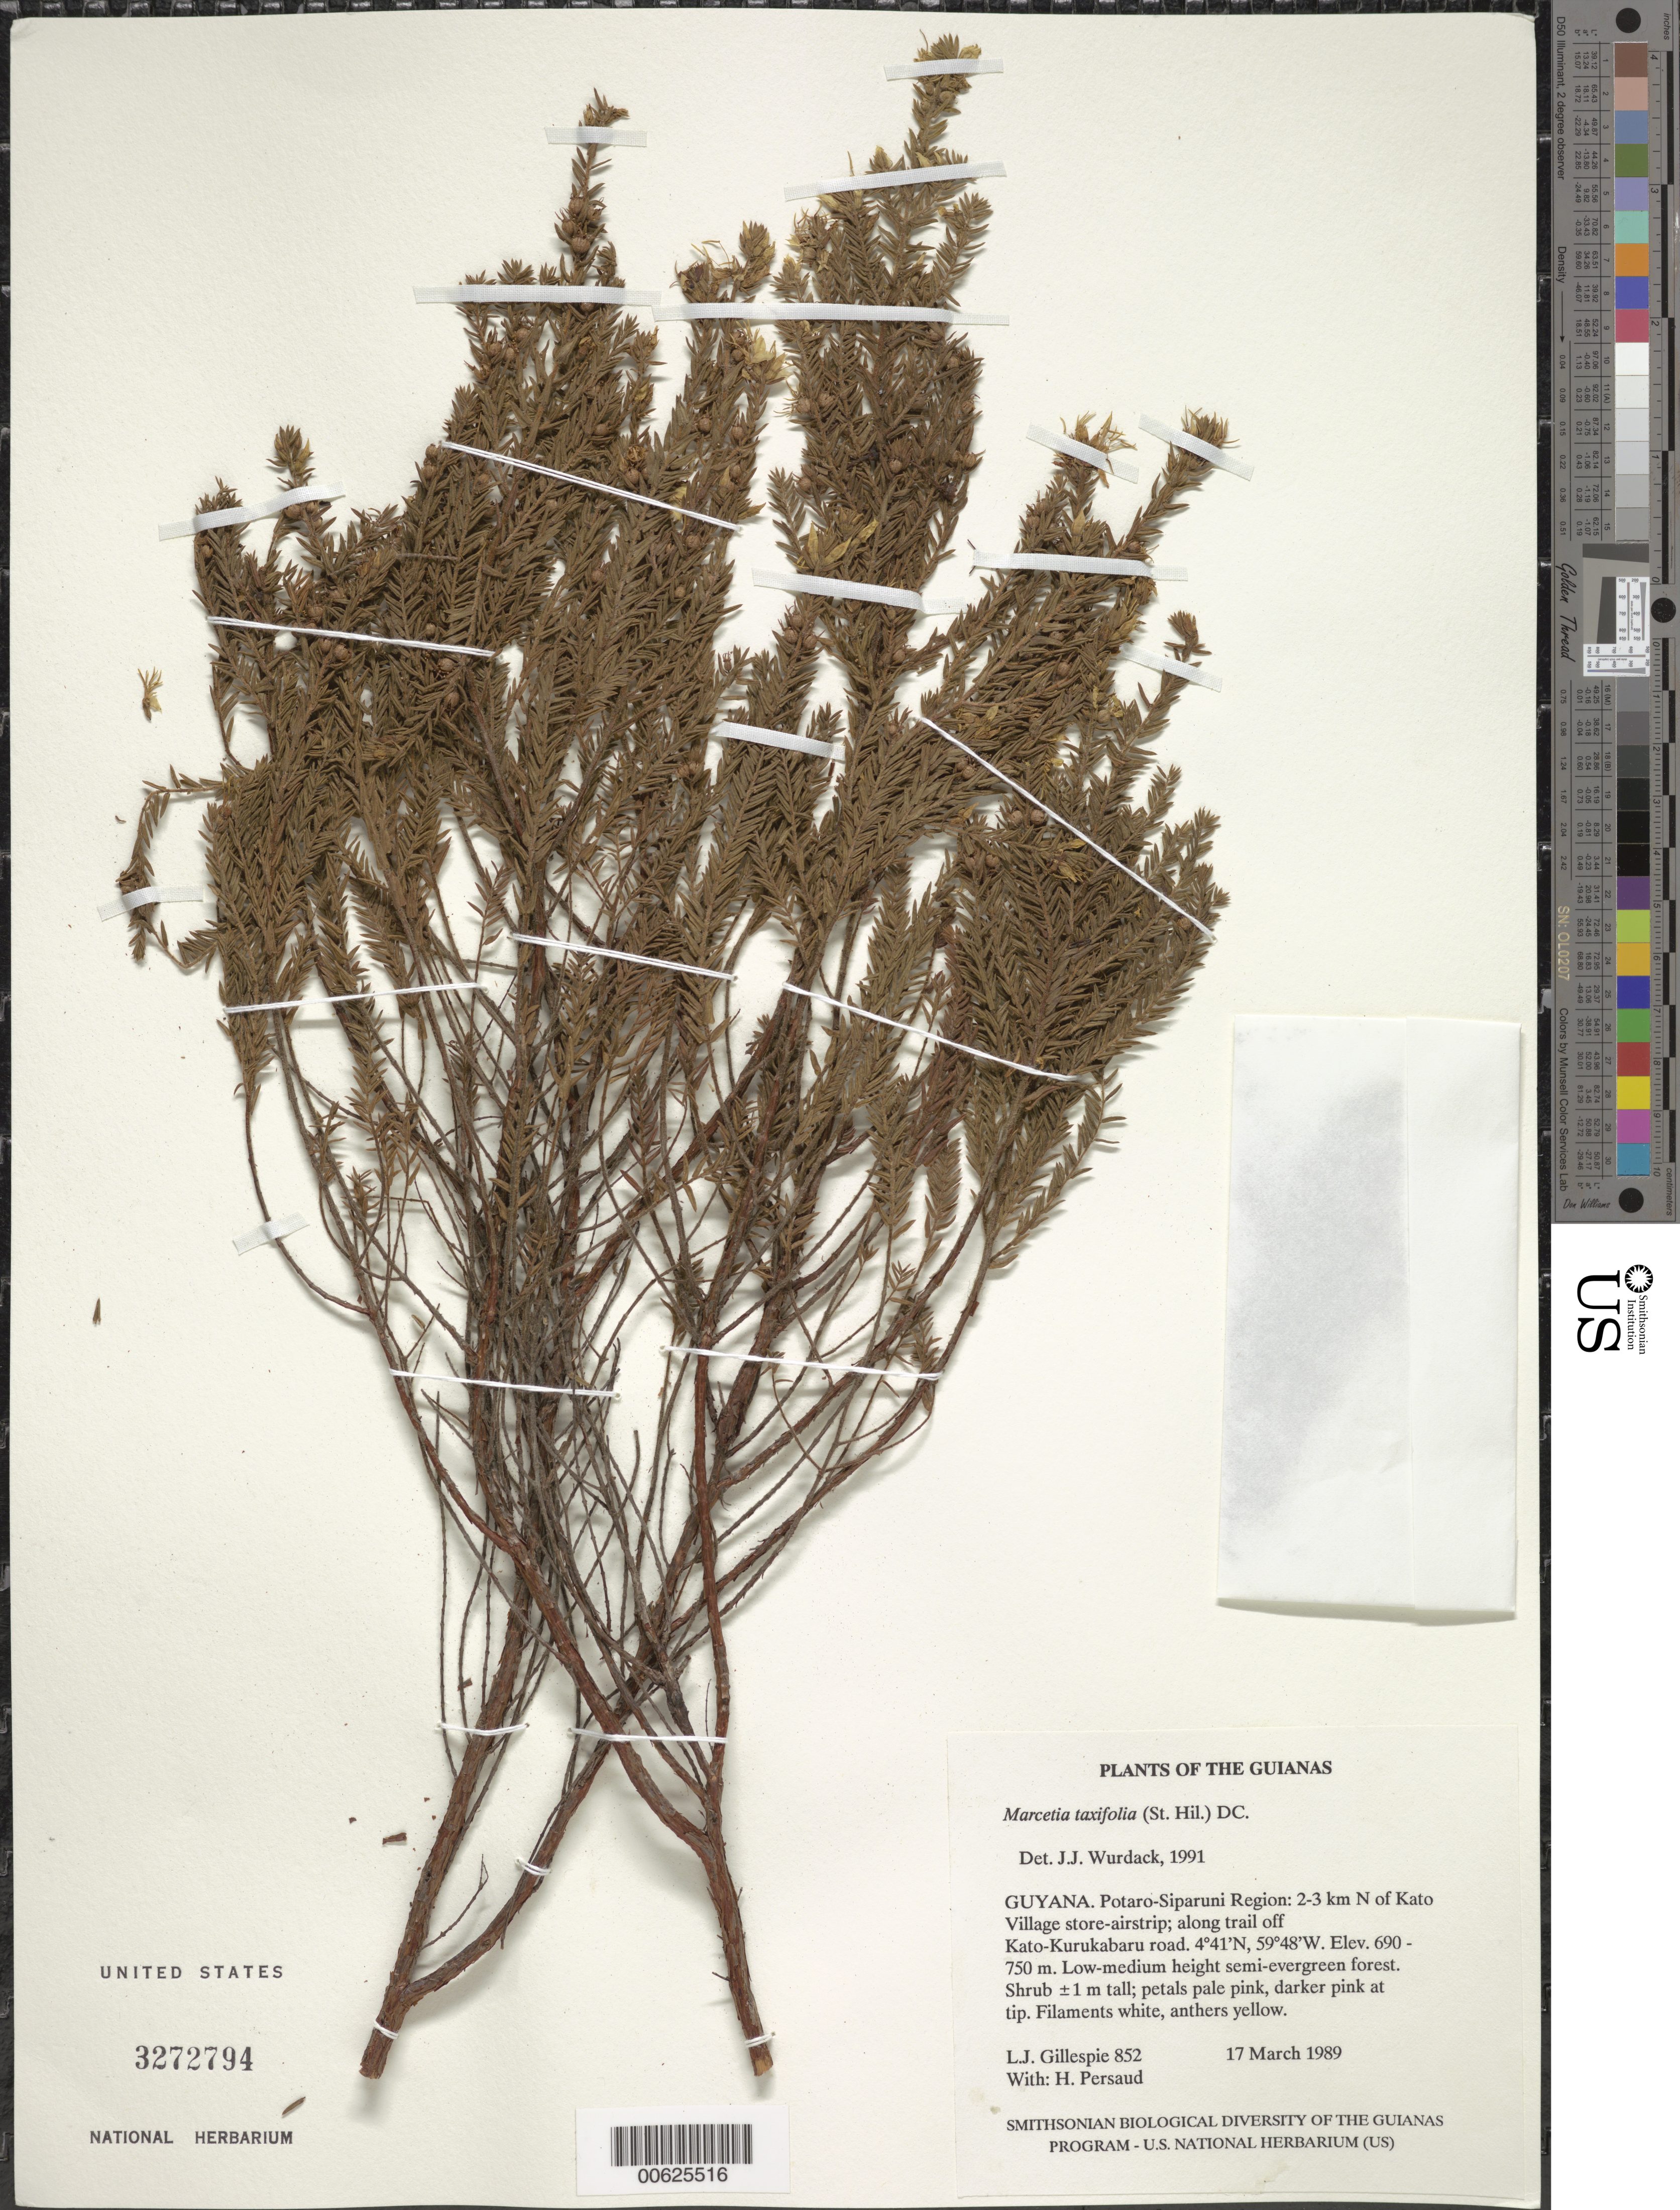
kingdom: Plantae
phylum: Tracheophyta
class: Magnoliopsida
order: Myrtales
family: Melastomataceae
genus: Marcetia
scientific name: Marcetia taxifolia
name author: (A. St.-Hil.) DC.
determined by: Wurdack, John J., (US), US (UNITED STATES)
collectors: L. J. Gillespie & H. Persaud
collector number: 852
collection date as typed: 18 March 1989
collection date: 1989-03-18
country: Guyana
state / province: Potaro-Siparuni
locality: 1-2 km N of Kato Village store-airstrip; along trail off Kato-Kurukabaru road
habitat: Low-medium height semi-evergreen forest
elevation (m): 690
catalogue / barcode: US 3272794